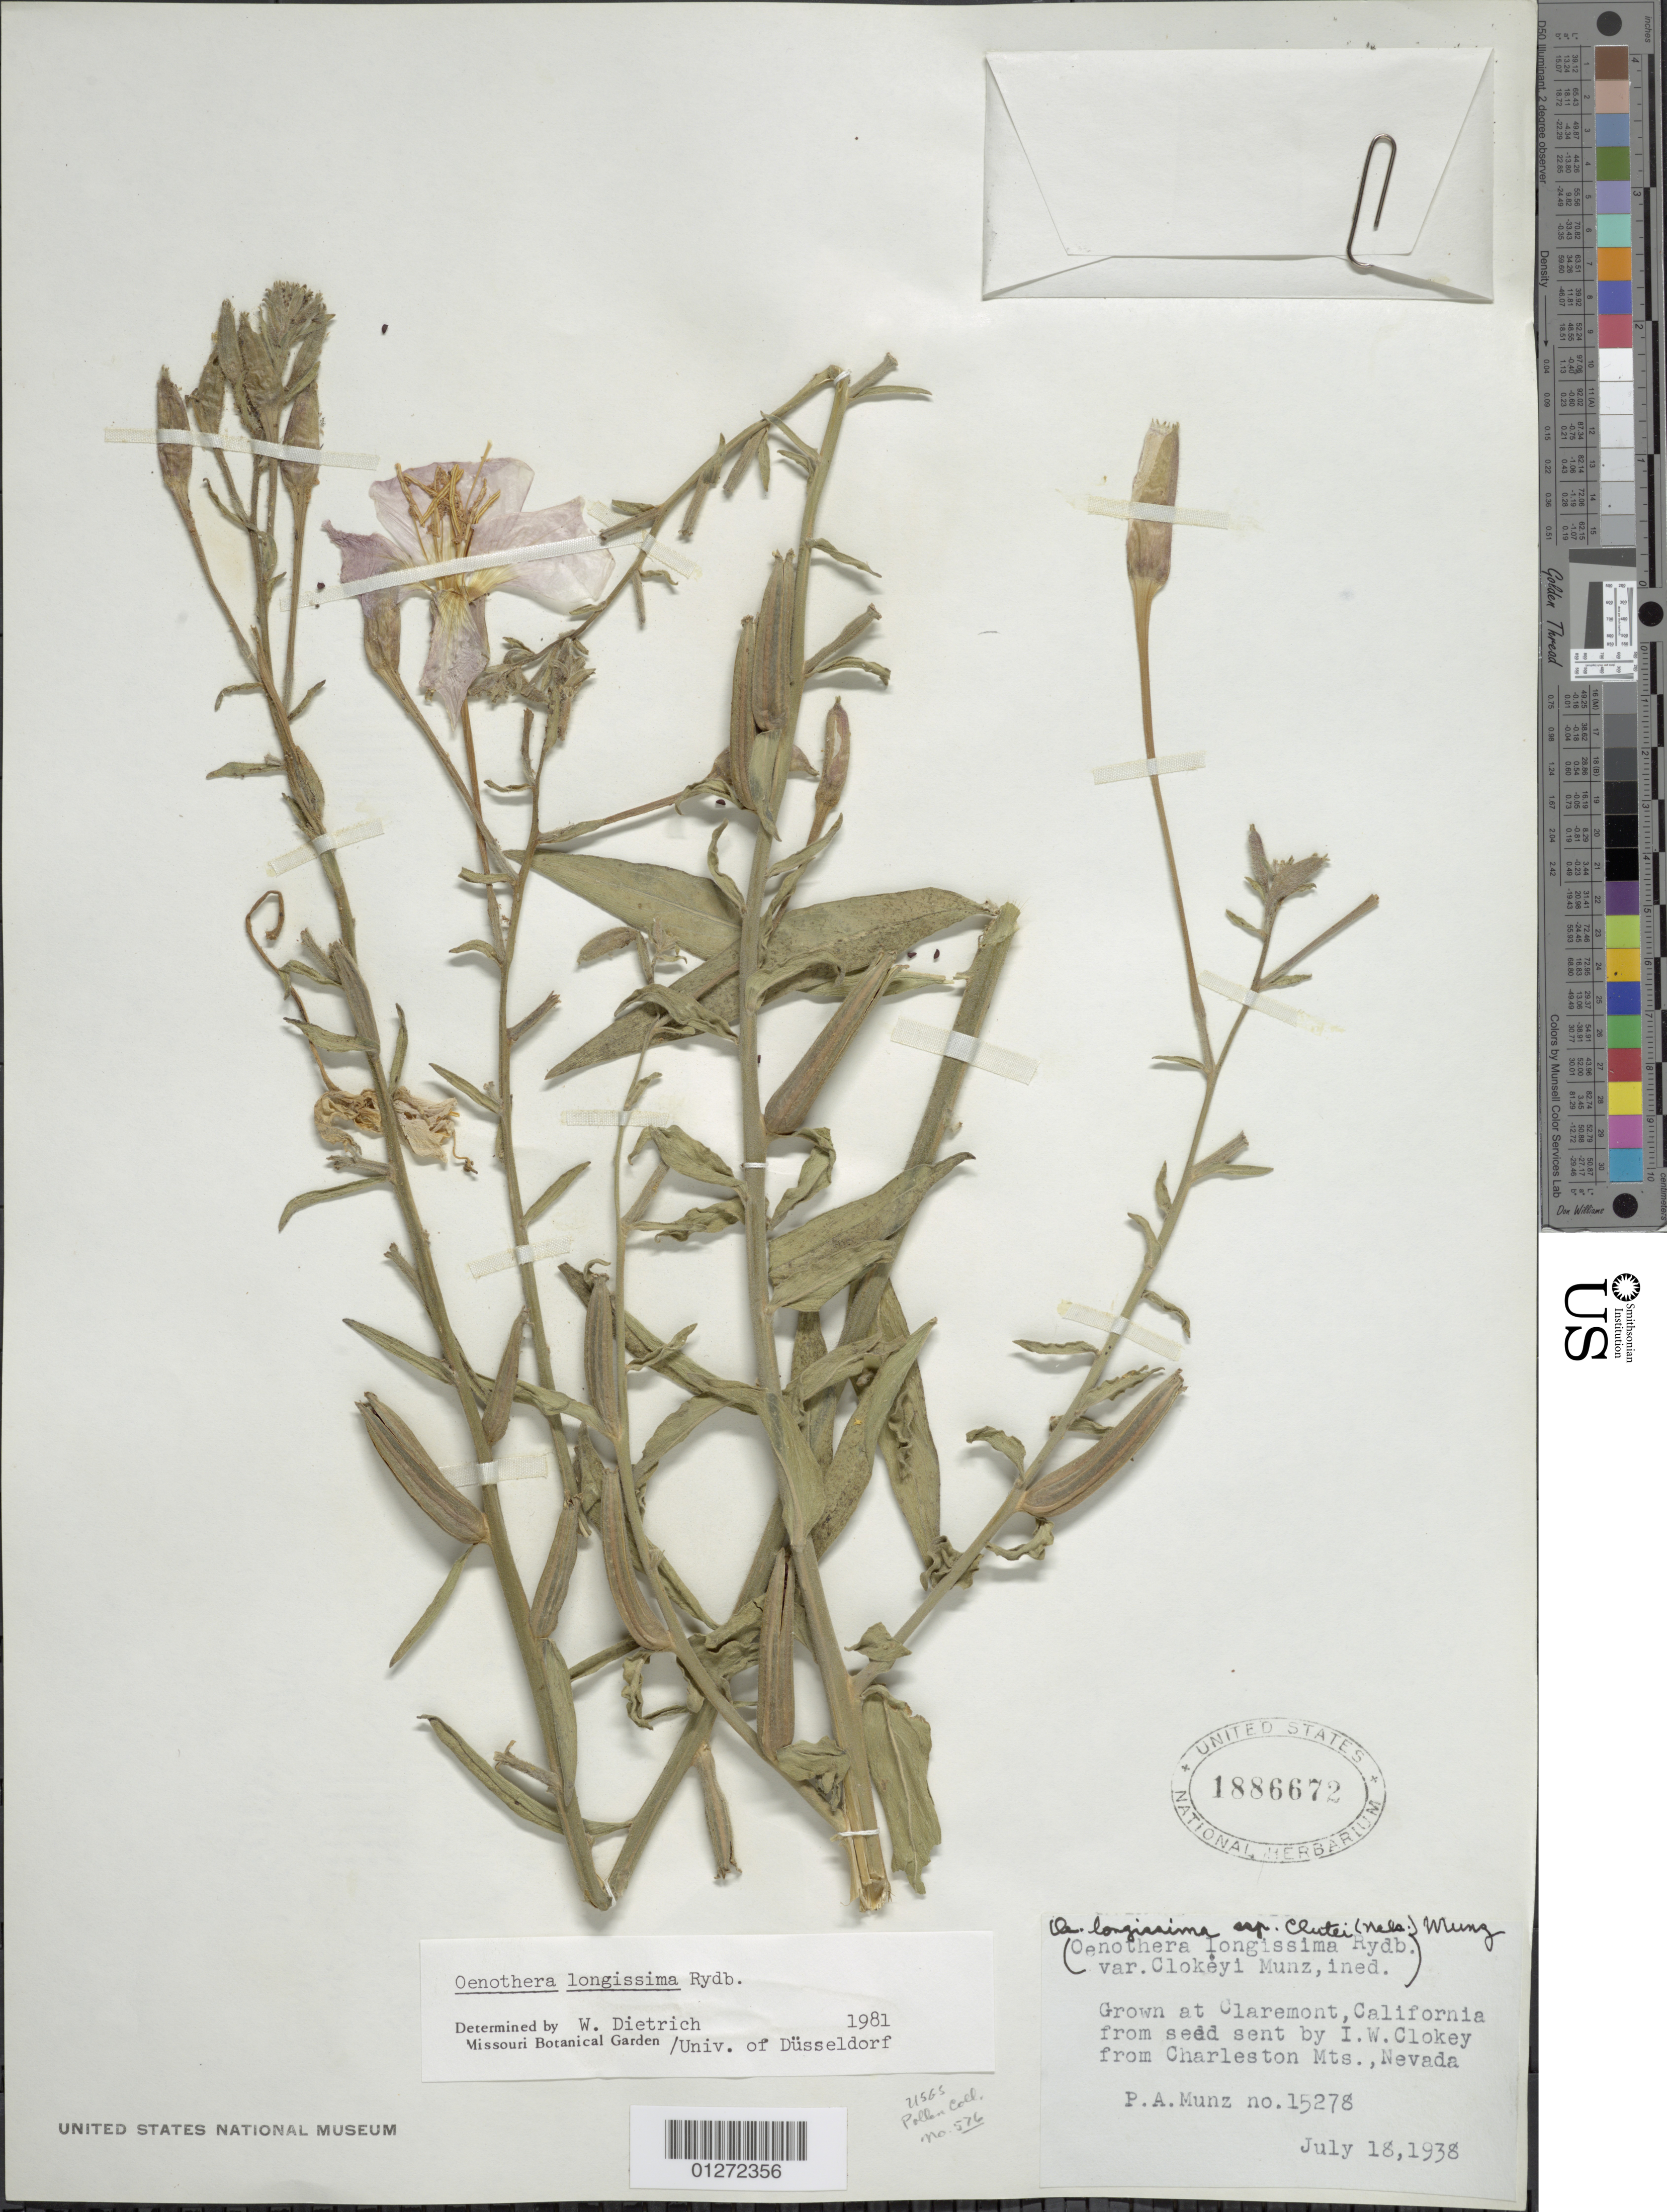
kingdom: Plantae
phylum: Tracheophyta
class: Magnoliopsida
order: Myrtales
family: Onagraceae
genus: Oenothera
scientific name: Oenothera longissima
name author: Rydb.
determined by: Dietrich, W.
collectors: P. A. Munz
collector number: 15278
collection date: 1938-07-18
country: United States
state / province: California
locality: Claremont.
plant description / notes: From seed sent by I. W. Clokey from Charleston Mts, Nevada.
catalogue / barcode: US 1886672